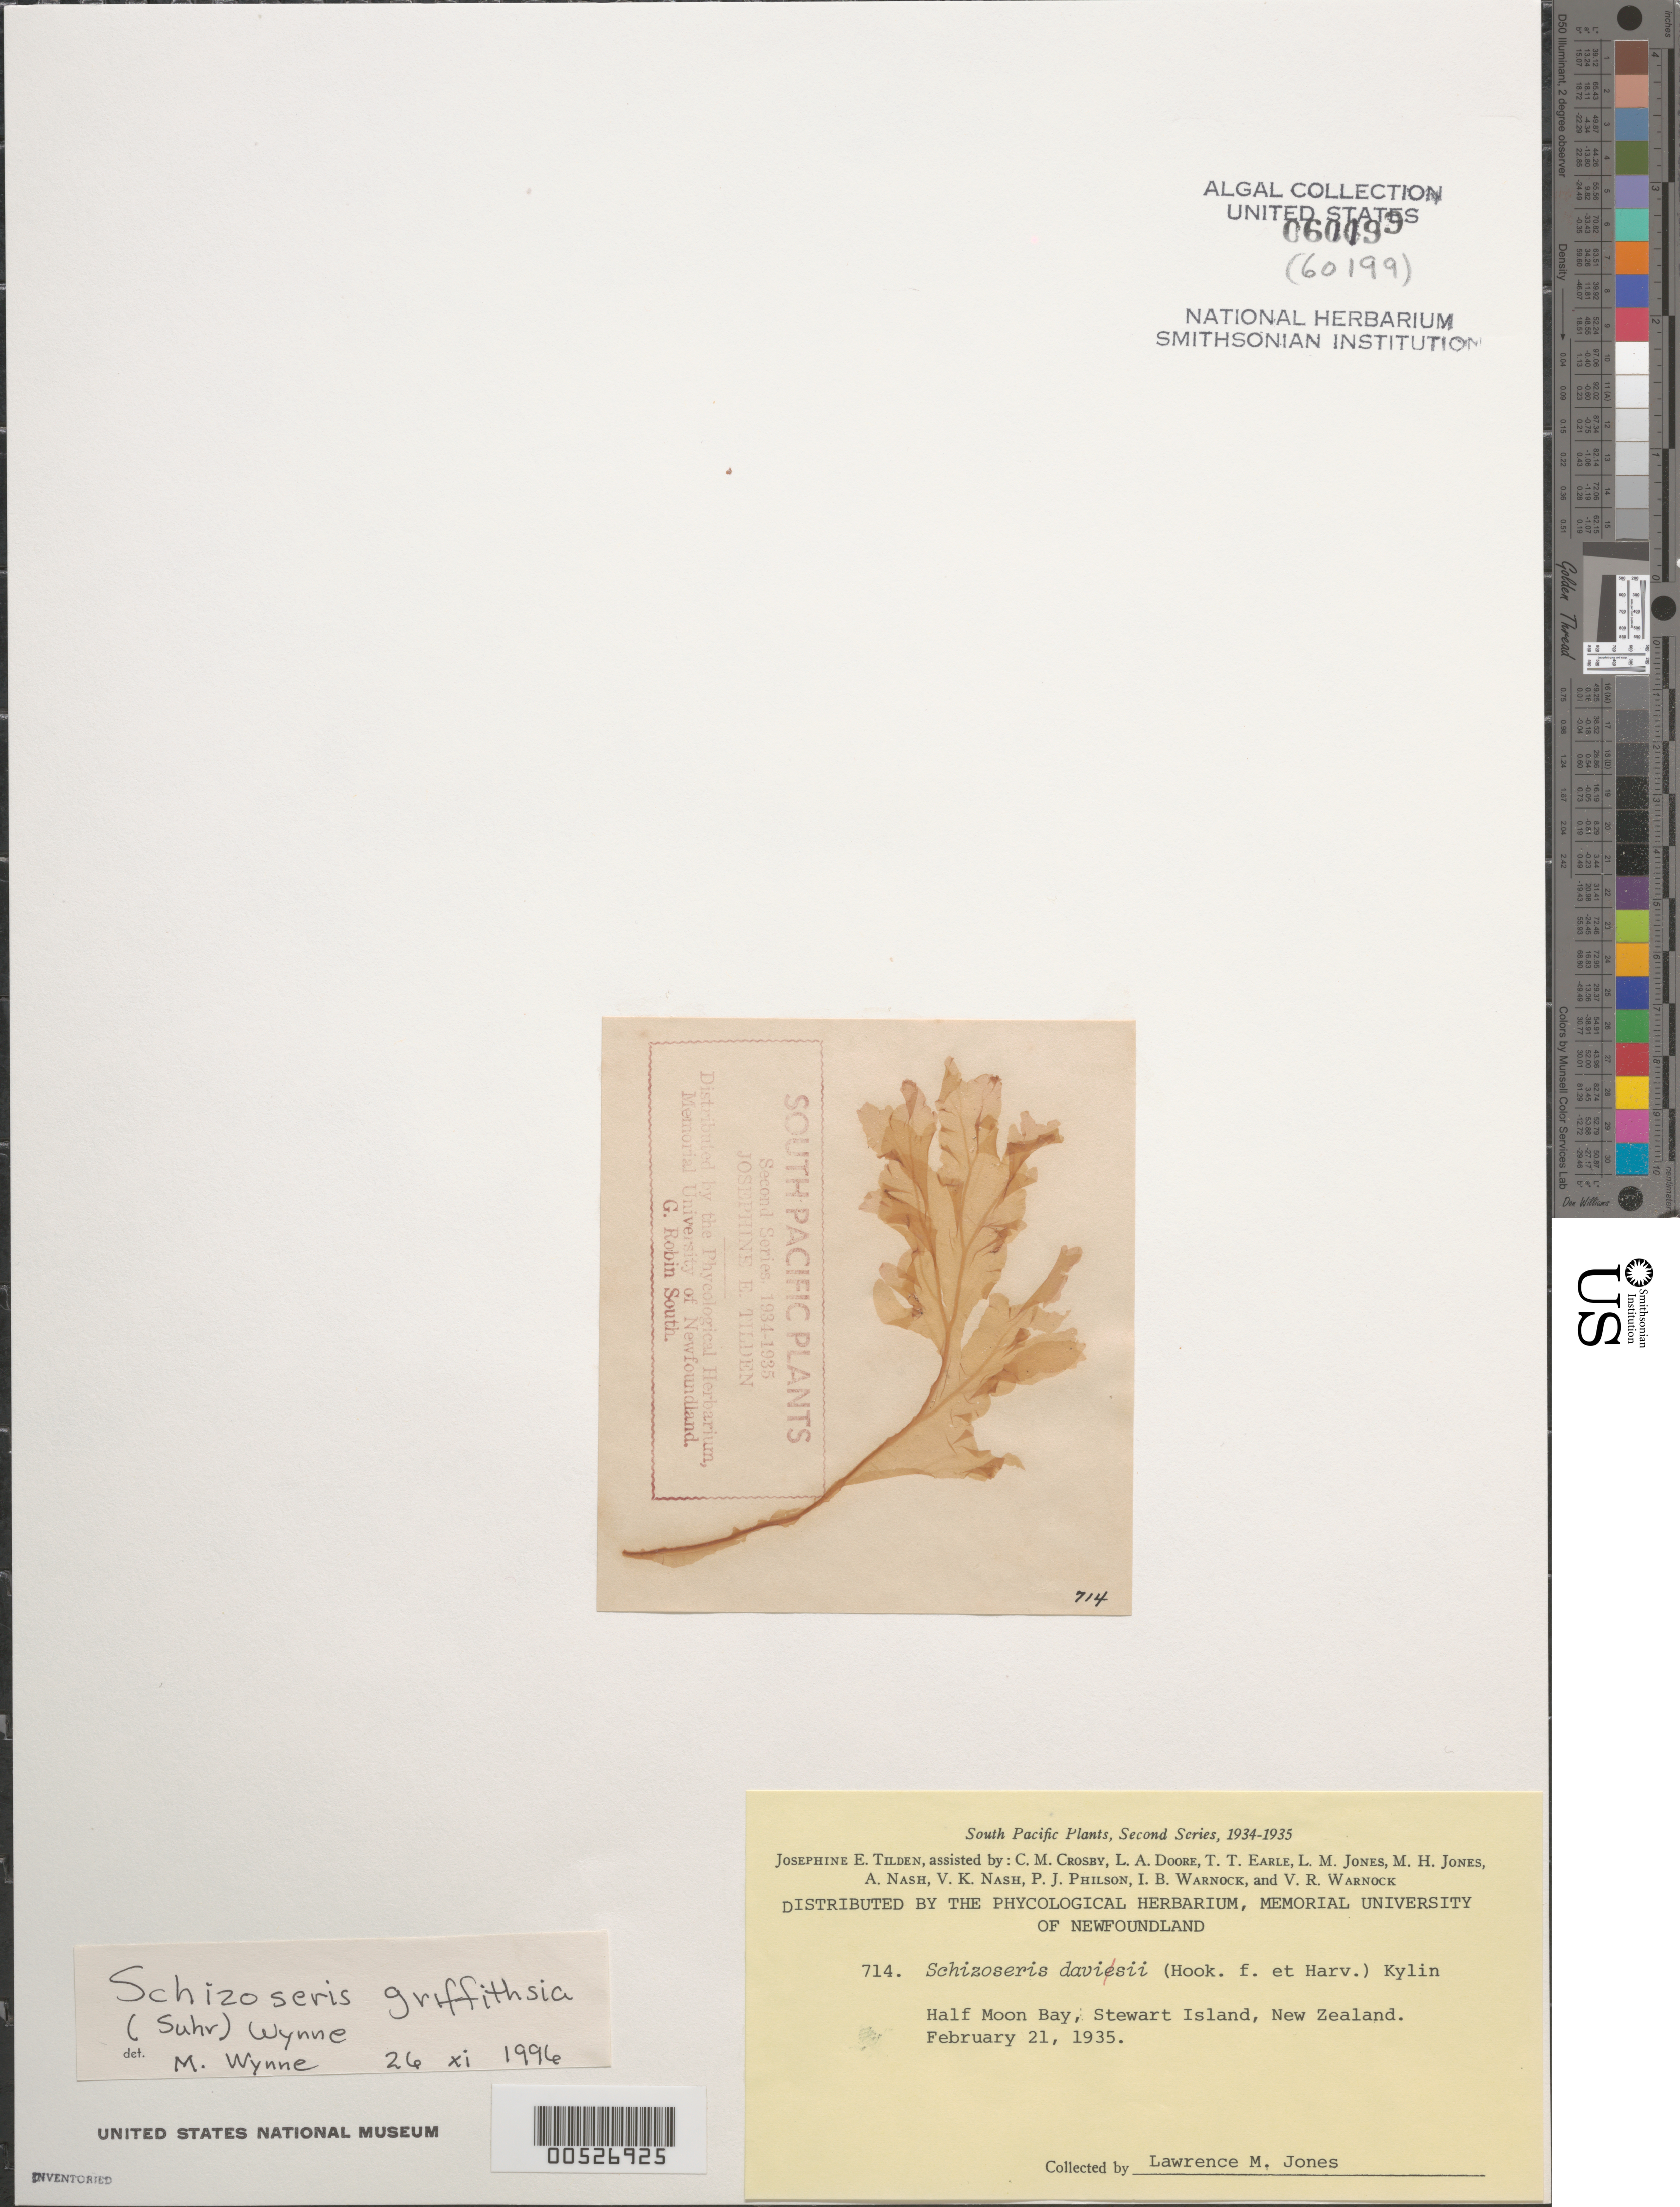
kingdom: Plantae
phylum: Rhodophyta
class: Florideophyceae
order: Ceramiales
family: Delesseriaceae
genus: Schizoseris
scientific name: Schizoseris griffithsia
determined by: Wynne, M. J.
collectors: L. M. Jones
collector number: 714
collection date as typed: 21 Feb 1935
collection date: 1935-02-21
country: New Zealand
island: Stewart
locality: Half moon bay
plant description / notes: Tilden, South Pacific Plants, Second Series, 1934-1935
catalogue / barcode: US 60199